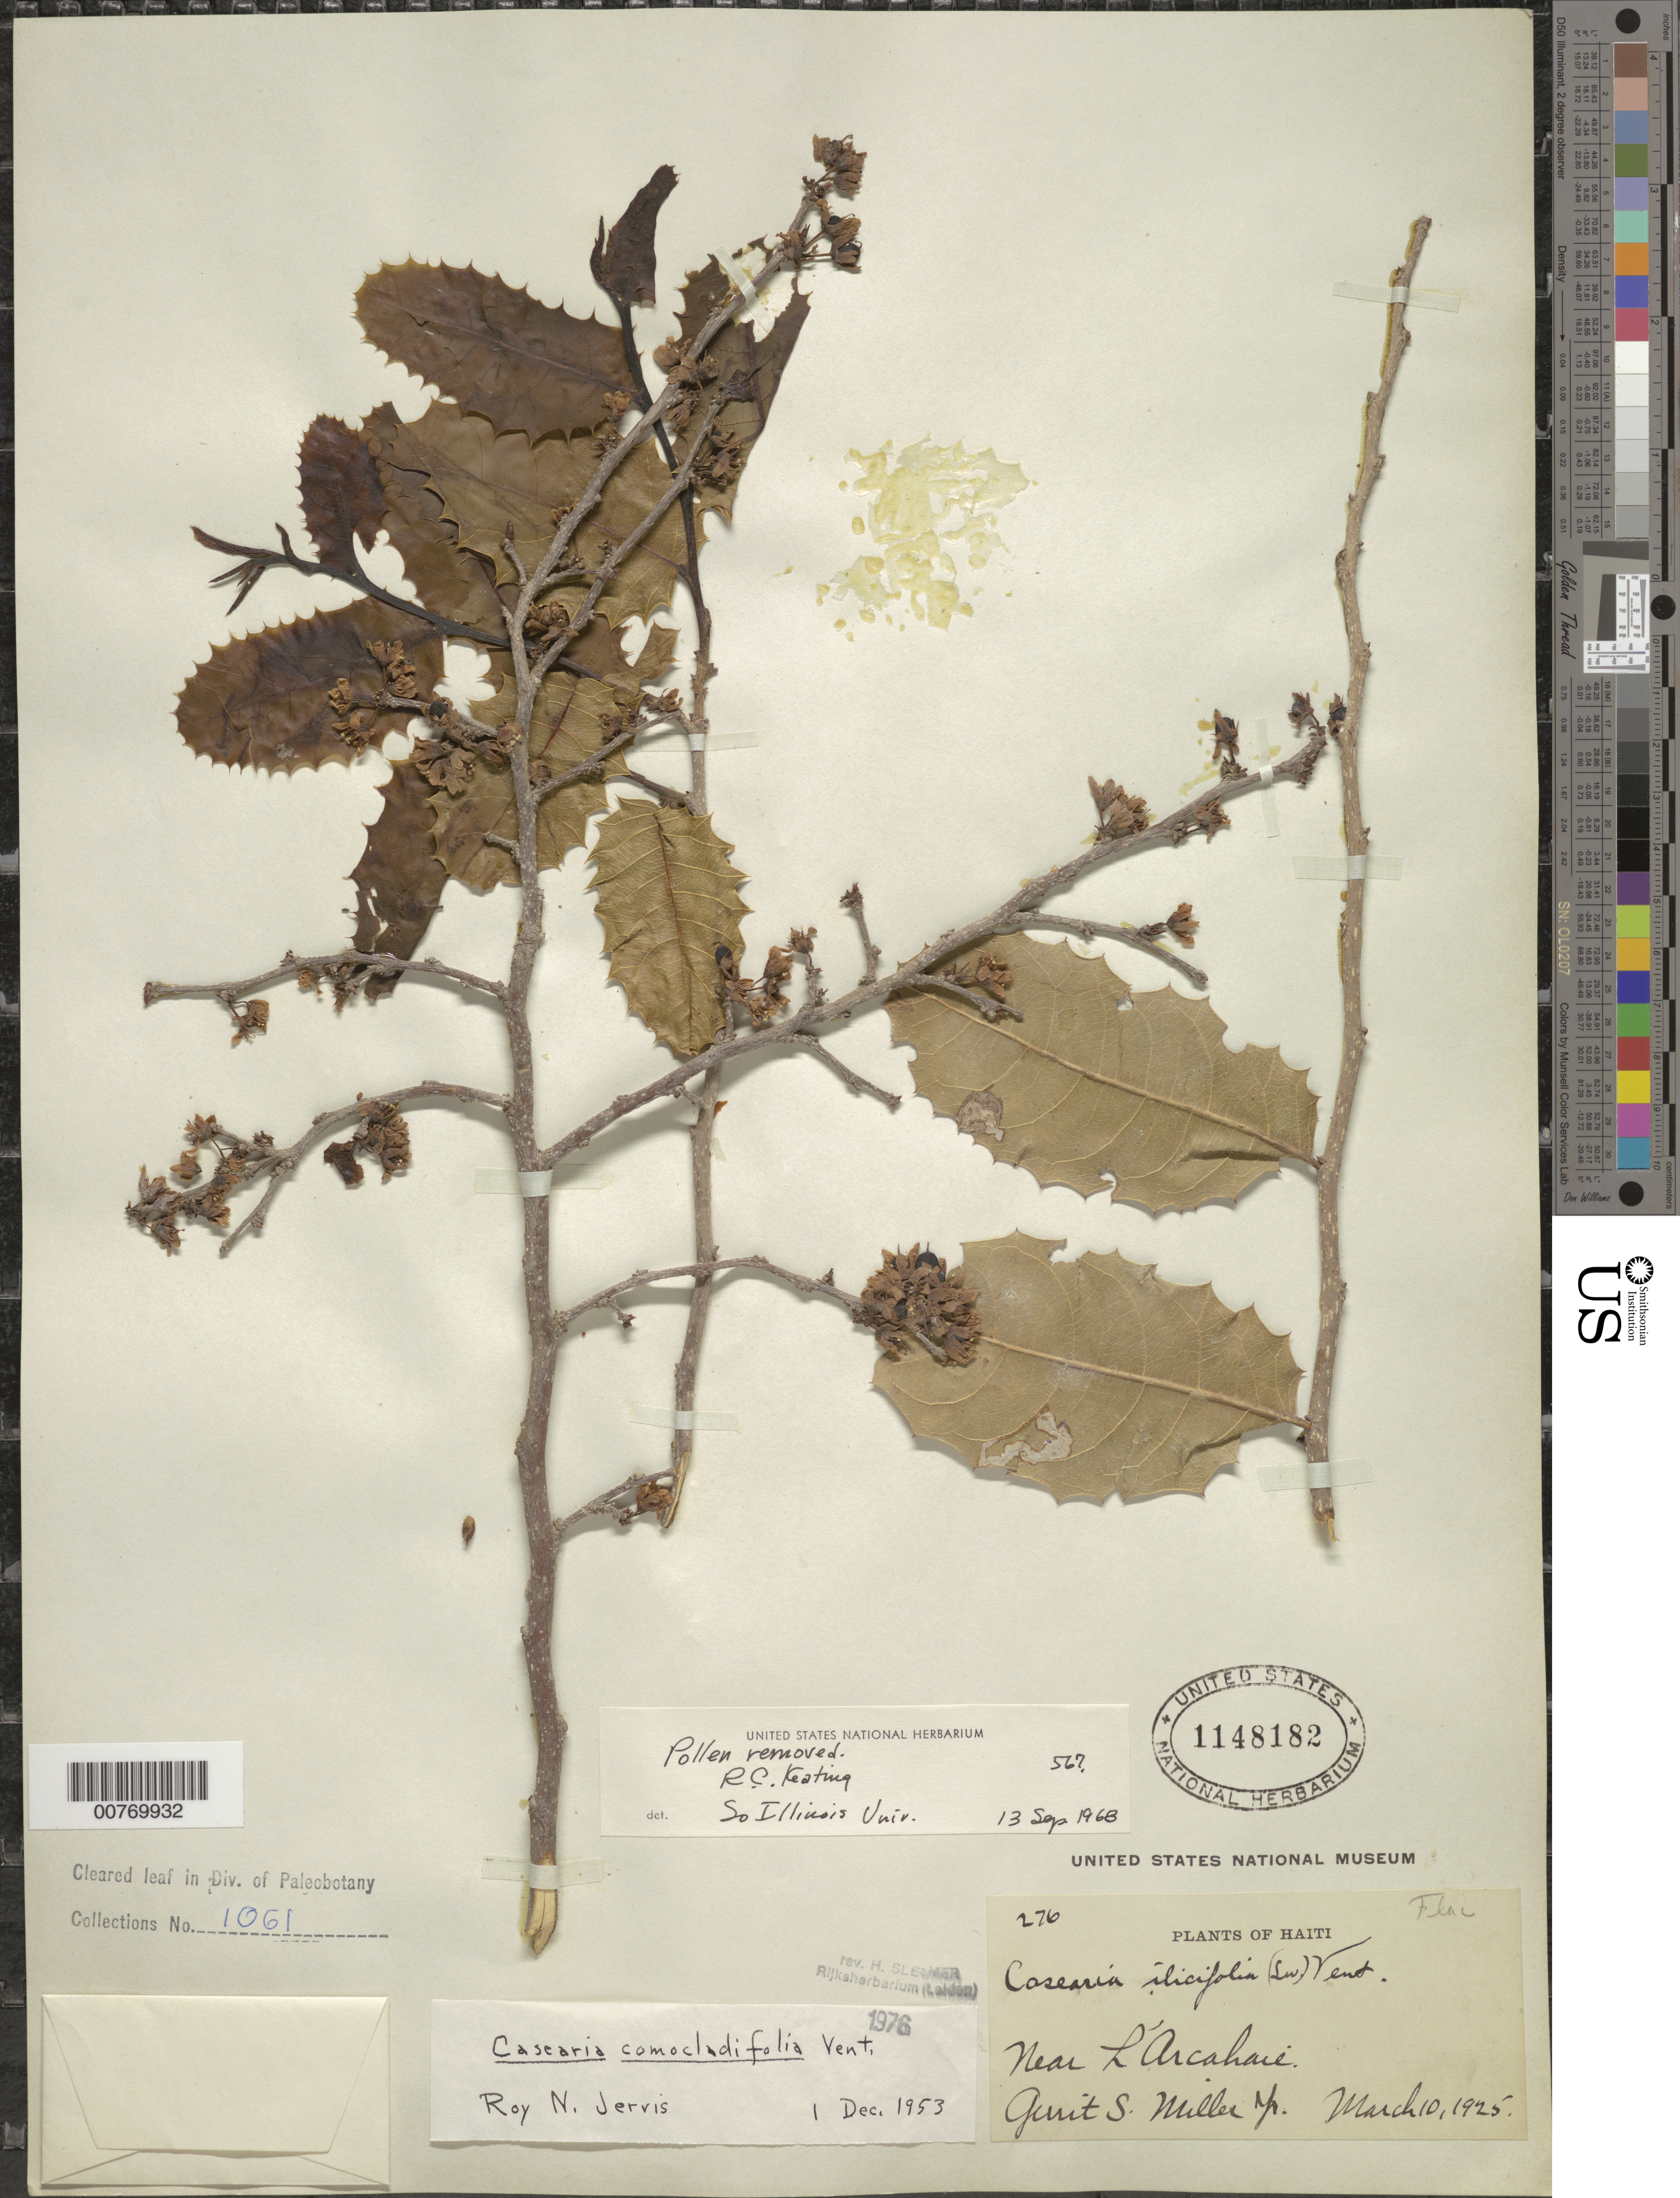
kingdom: Plantae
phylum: Tracheophyta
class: Magnoliopsida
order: Malpighiales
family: Salicaceae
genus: Casearia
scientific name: Casearia comocladifolia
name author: Vent.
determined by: Sleumer, H. O.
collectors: G. S. Miller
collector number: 276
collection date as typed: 10 Mar 1925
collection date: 1925-03-10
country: Haiti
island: Hispaniola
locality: Near L'Arcahari.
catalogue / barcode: US 1148182